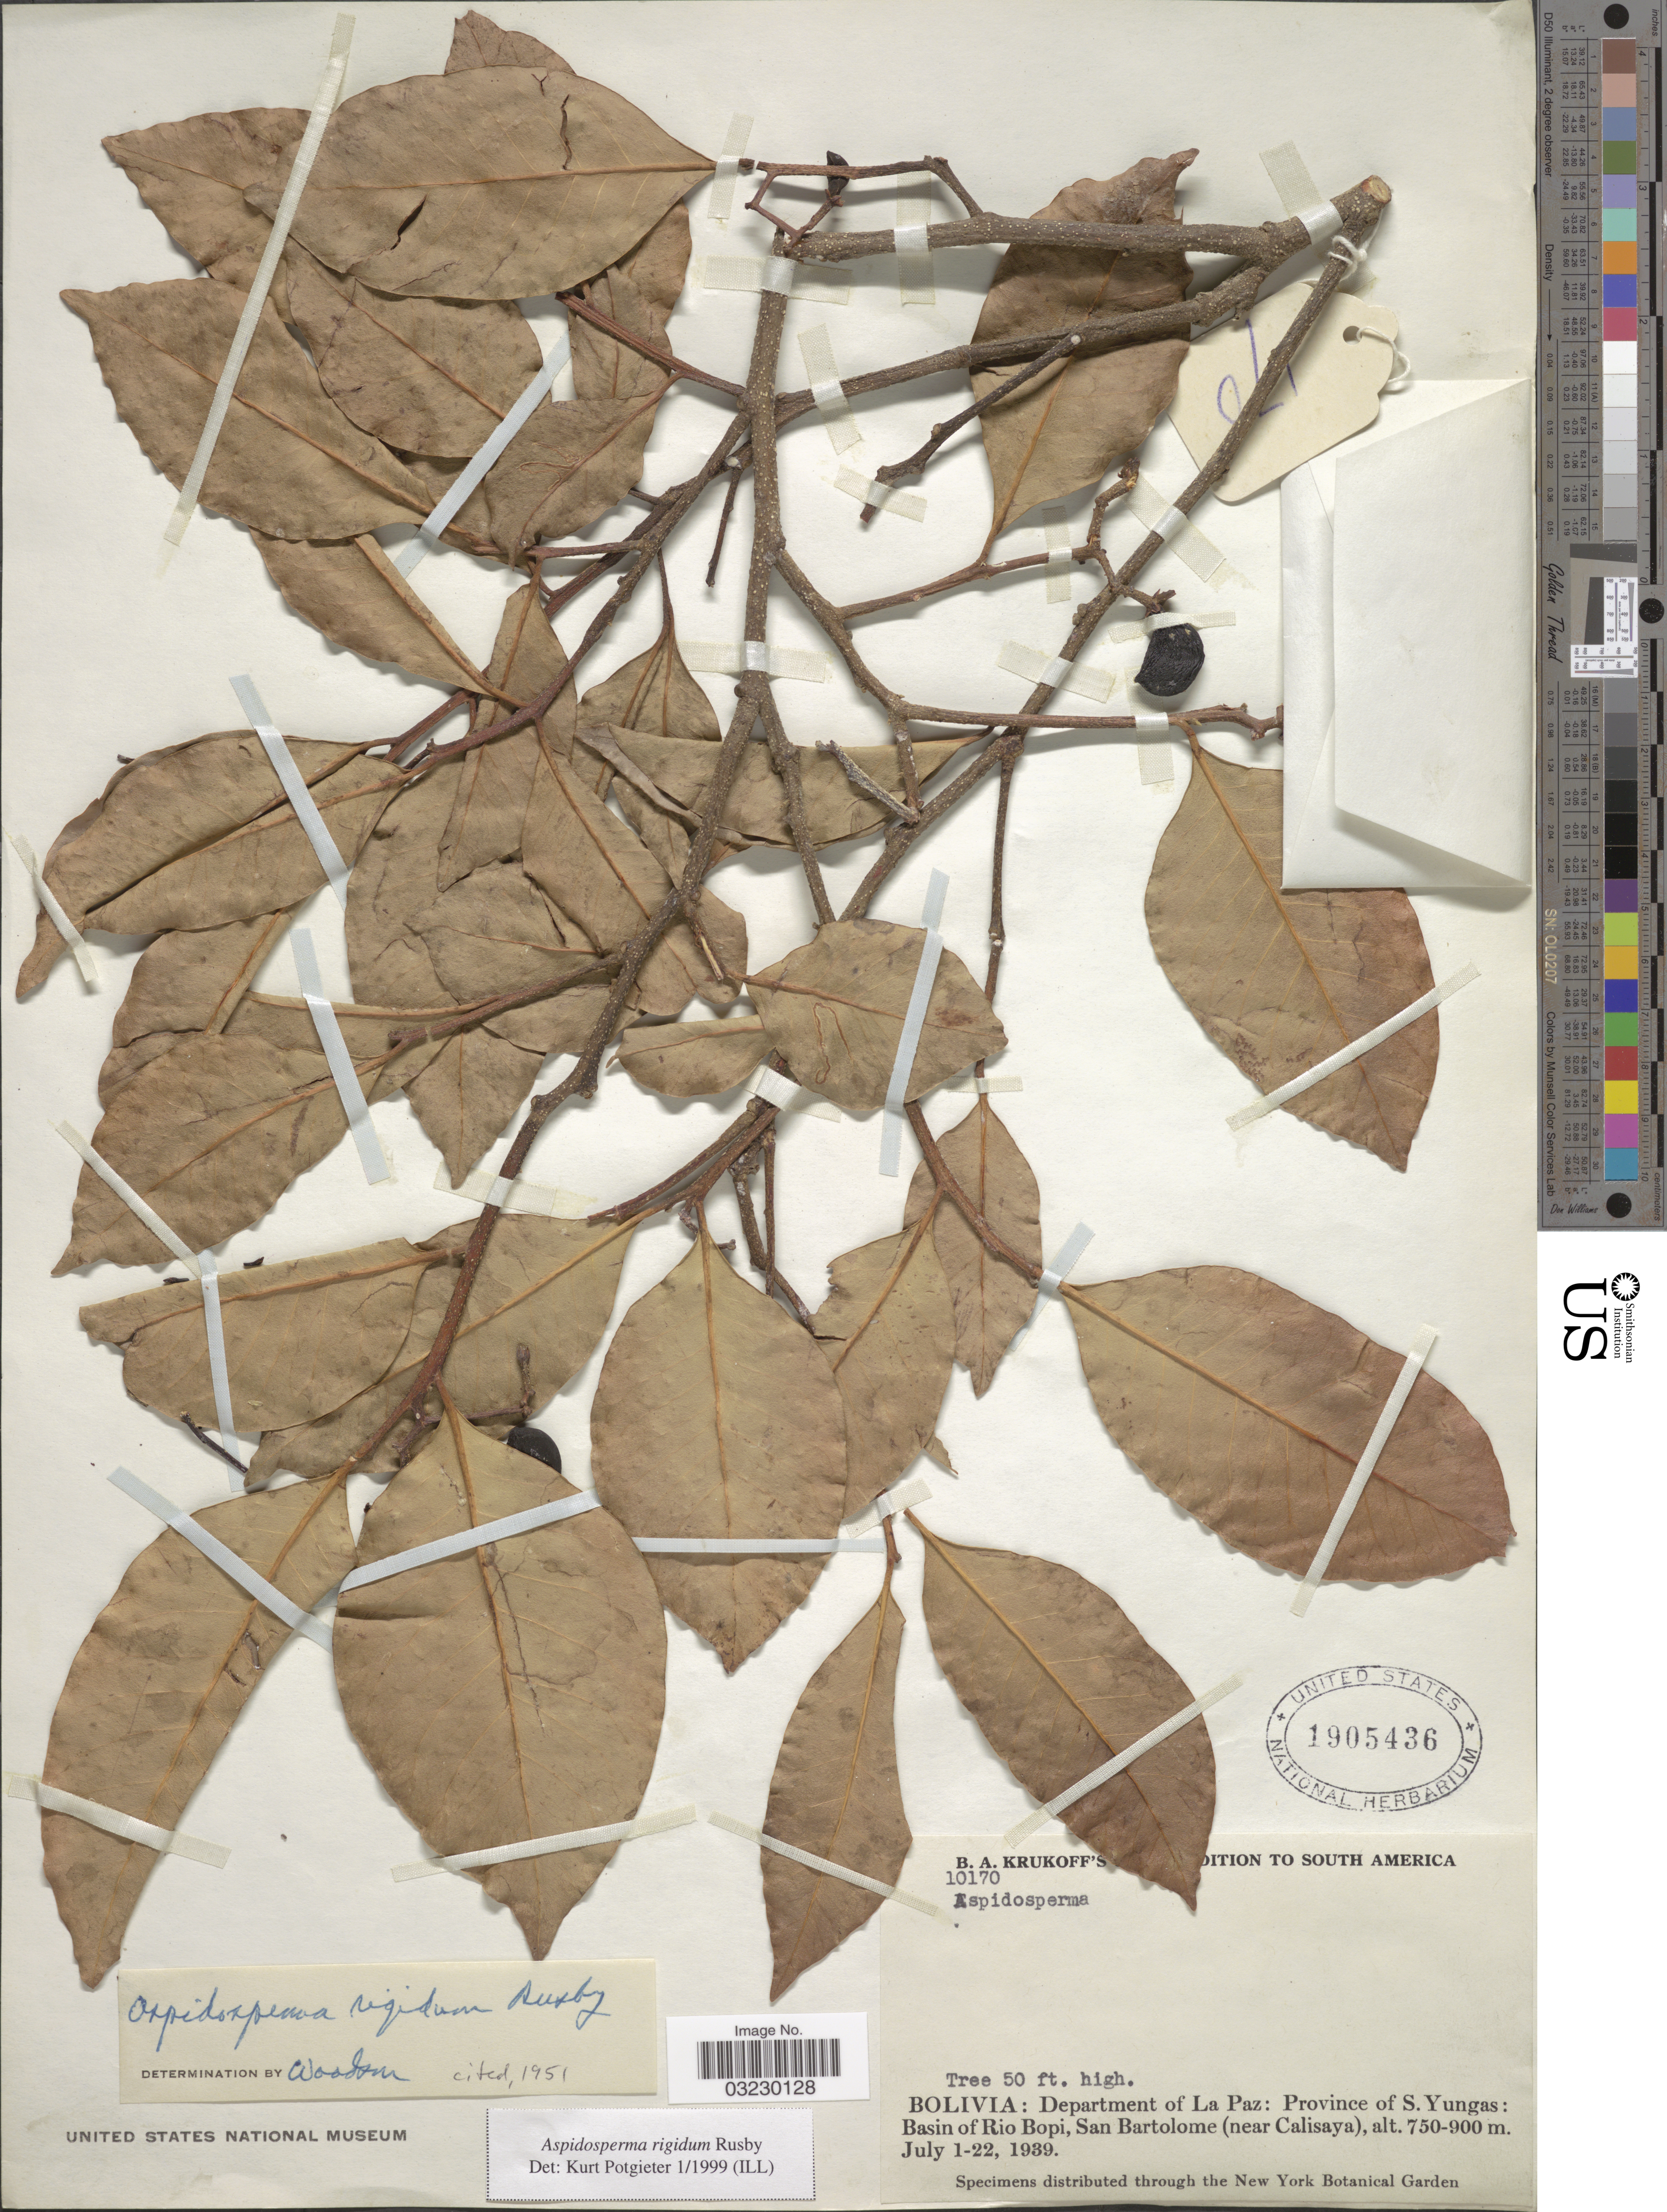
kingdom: Plantae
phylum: Tracheophyta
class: Magnoliopsida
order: Gentianales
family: Apocynaceae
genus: Aspidosperma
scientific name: Aspidosperma rigidum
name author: Rusby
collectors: B. A. Krukoff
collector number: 10170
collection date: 1939-07-01/1939-07-22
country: Bolivia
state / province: La Paz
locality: Department of La Paz: Province of S. Yungas: Basin of Rio Bopi, San Bartolome (near Calisaya).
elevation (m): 750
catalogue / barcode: US 1905436